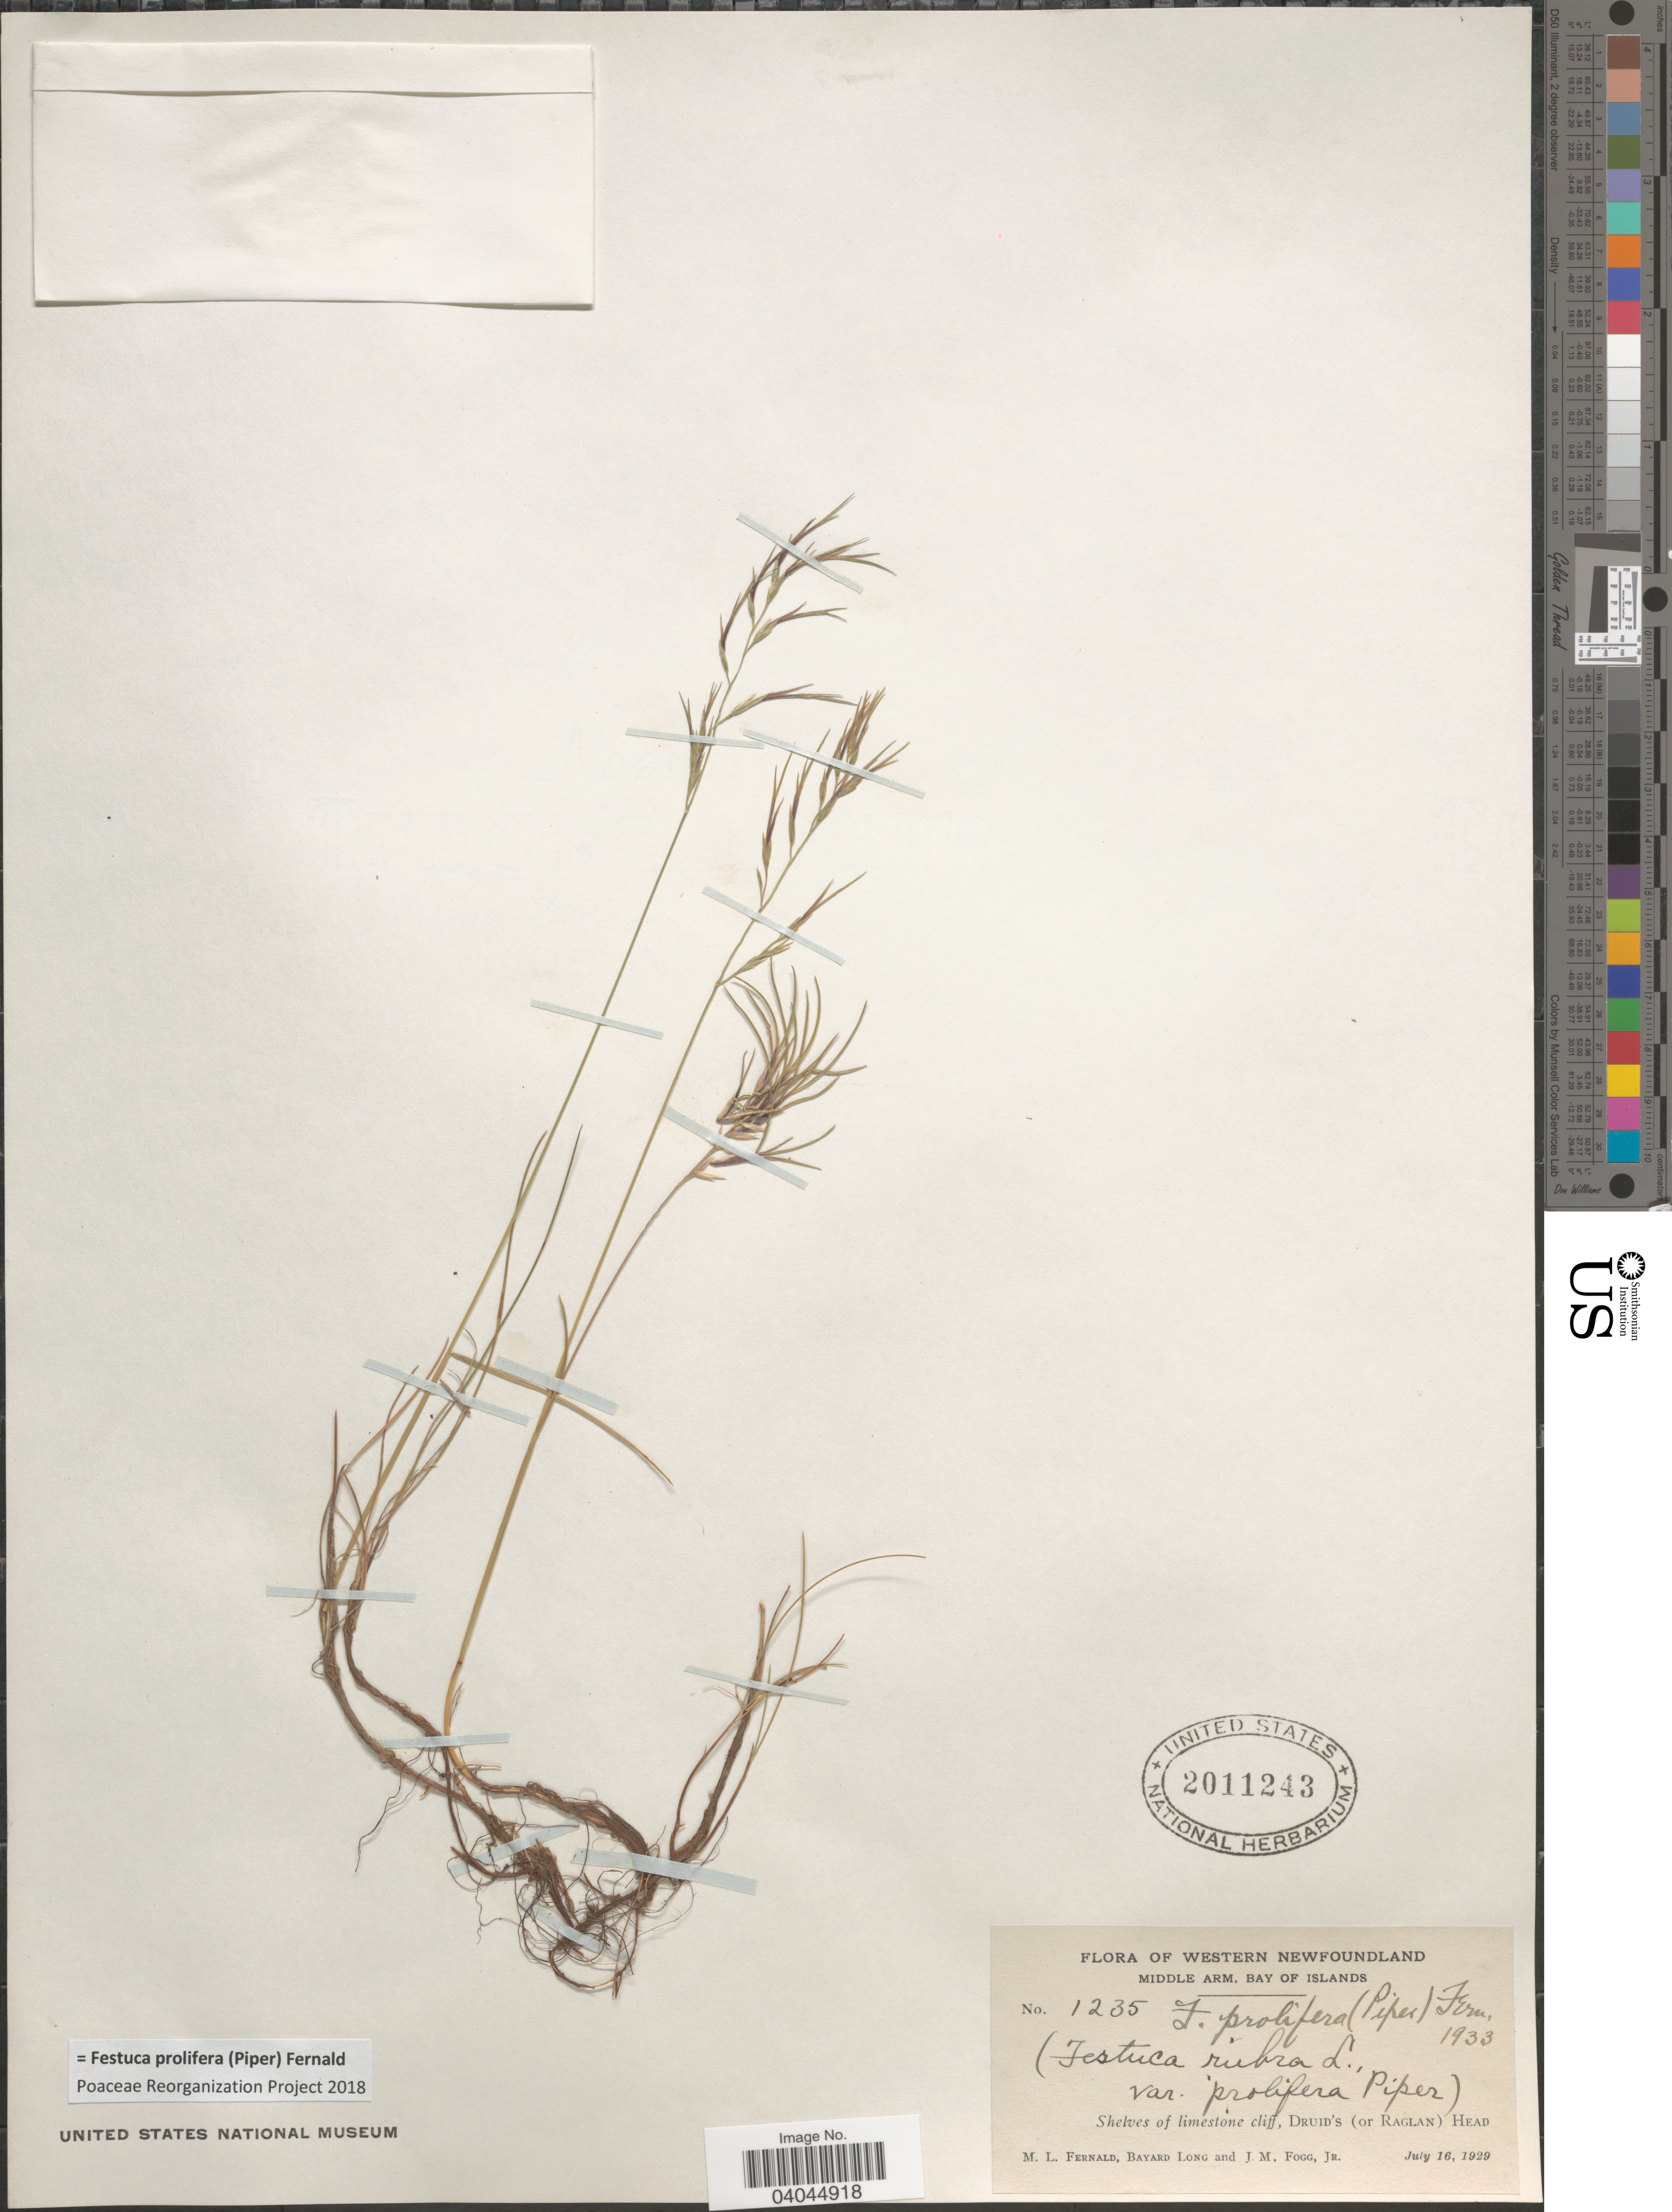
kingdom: Plantae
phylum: Tracheophyta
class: Liliopsida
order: Poales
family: Poaceae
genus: Festuca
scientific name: Festuca prolifera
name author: (Piper) Fernald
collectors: M. L. Fernald, B. Long & J. Fogg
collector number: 1235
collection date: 1929-07-16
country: Canada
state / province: Newfoundland and Labrador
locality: Western Newfoundland. Middle Arm, Bay of Islands. Shelves of limestone cliff, Druid's (or Raglan) Head.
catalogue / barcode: US 2011243